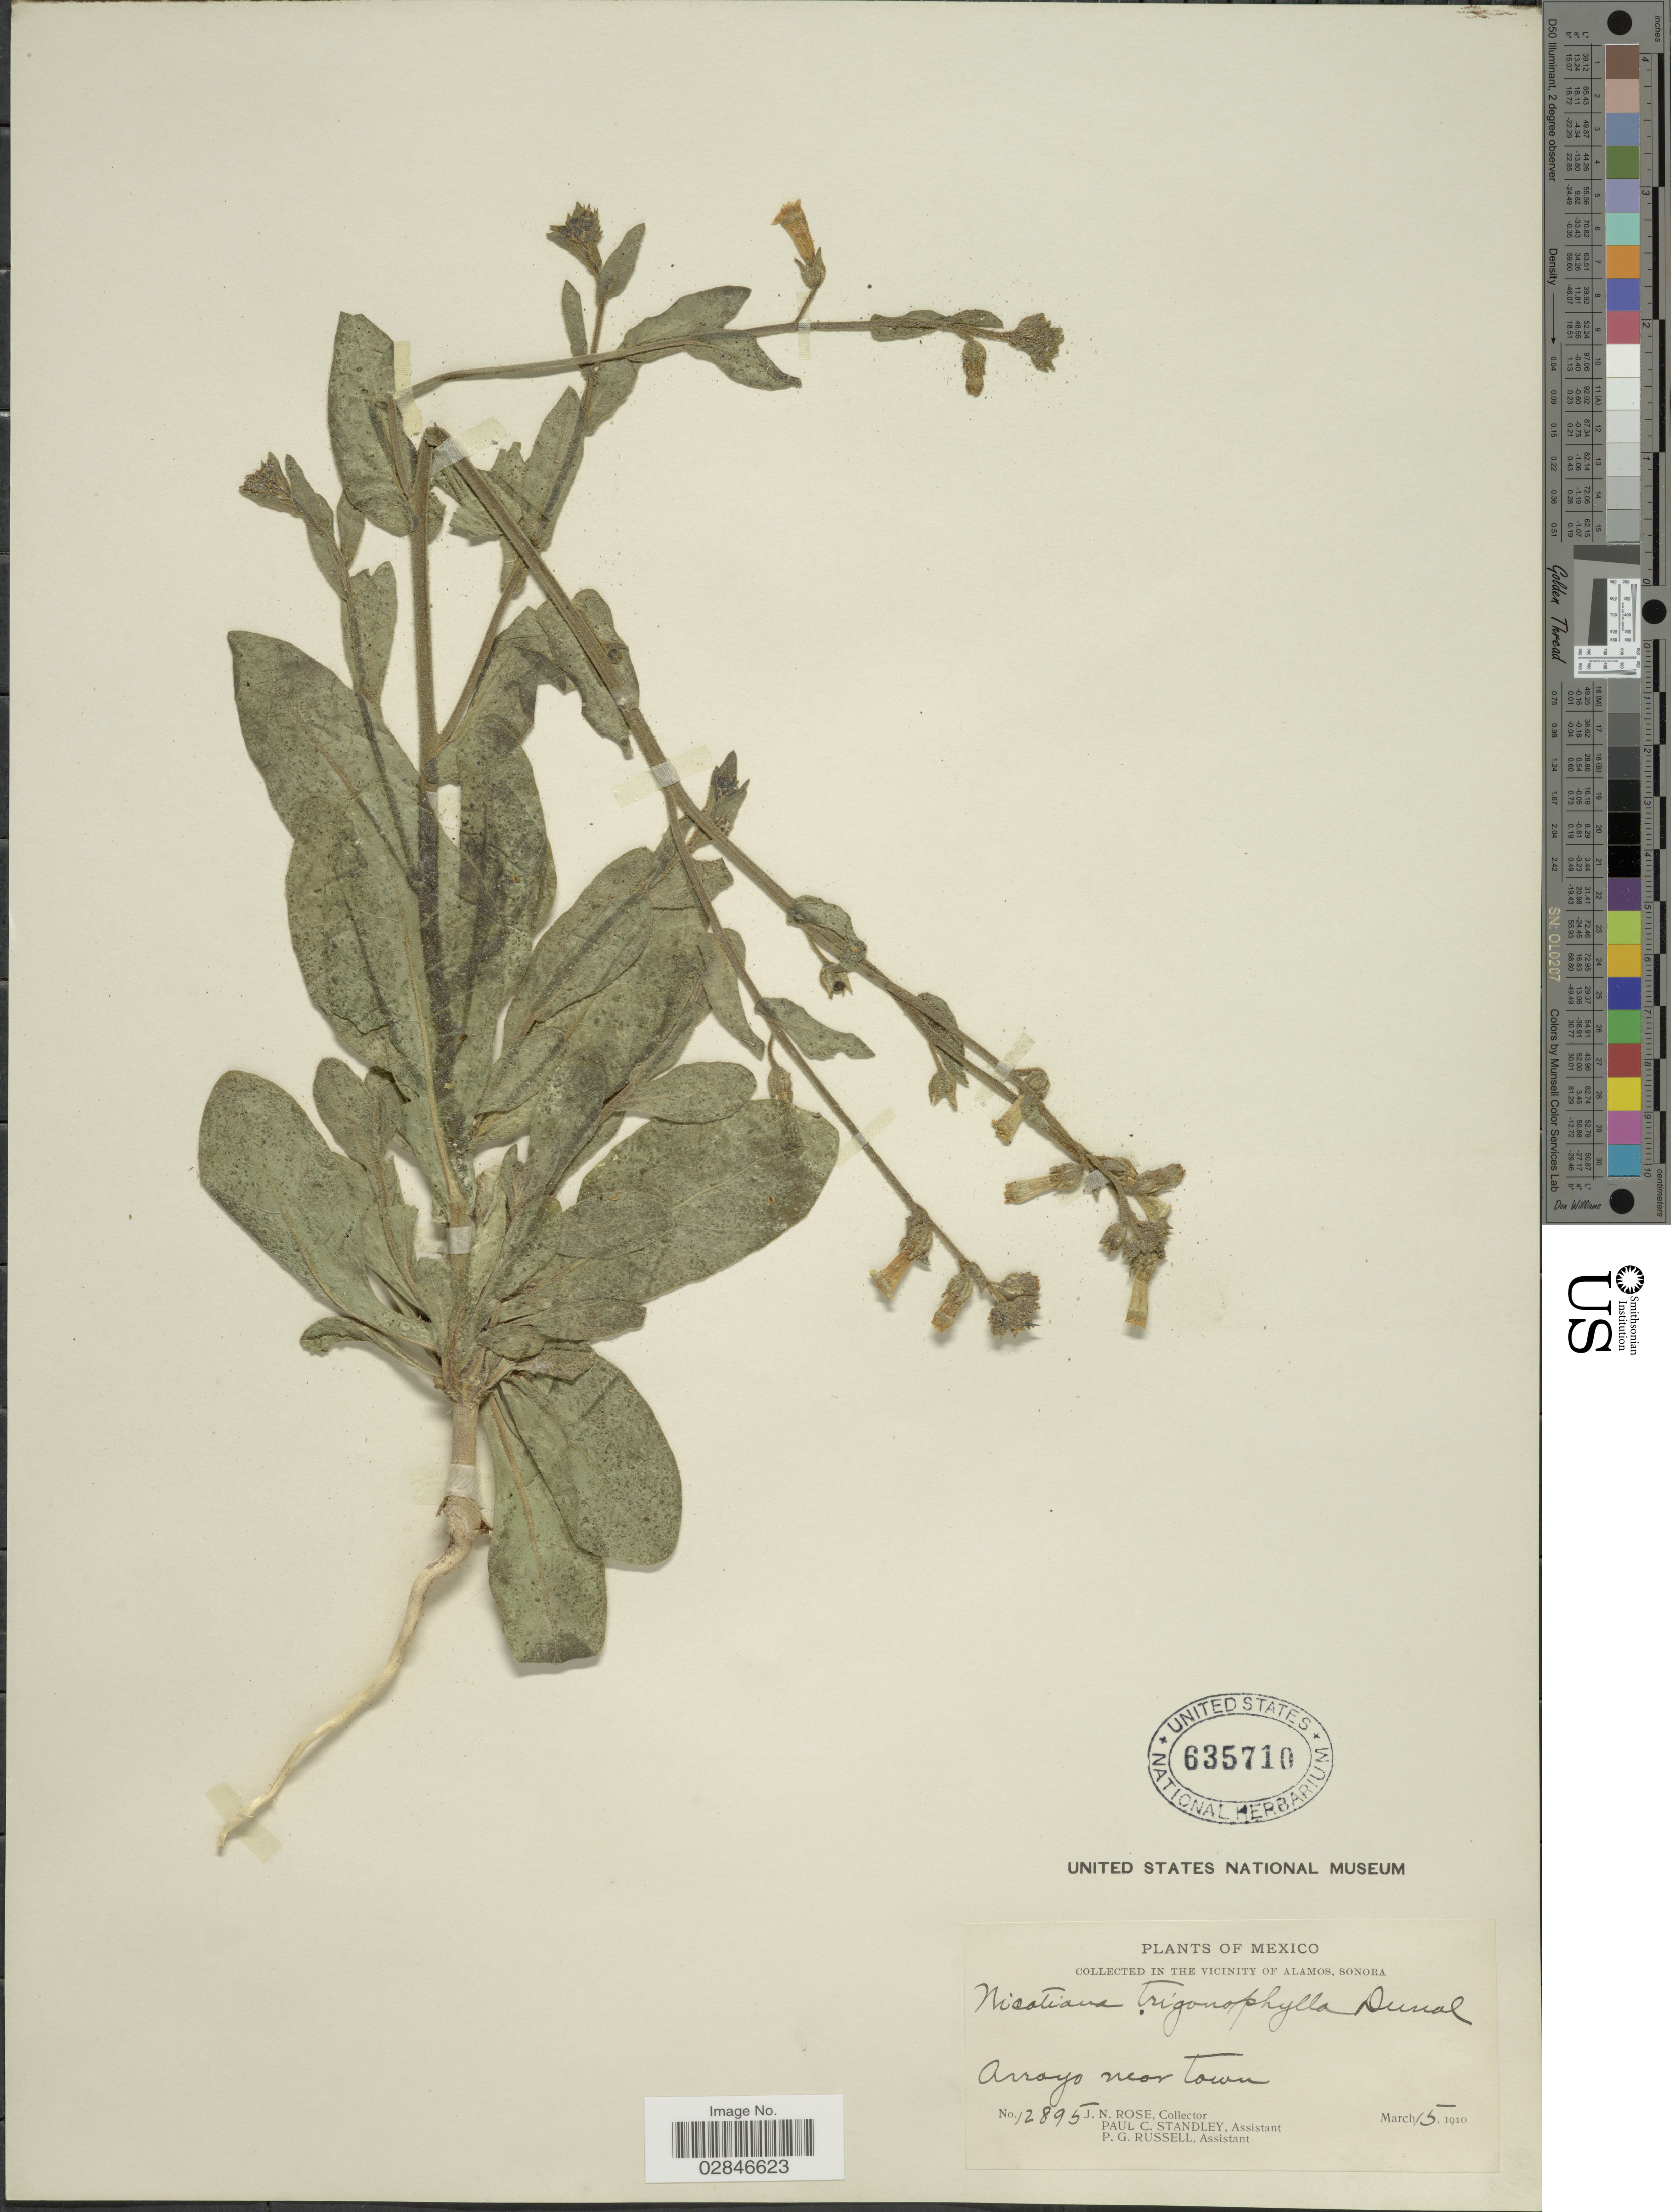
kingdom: Plantae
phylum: Tracheophyta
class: Magnoliopsida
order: Solanales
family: Solanaceae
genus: Nicotiana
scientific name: Nicotiana trigonophylla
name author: Dunal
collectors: J. N. Rose, P. C. Standley & P. G. Russell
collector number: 12895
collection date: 1910-03-15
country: Mexico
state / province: Sonora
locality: In the vicinity of Alamos.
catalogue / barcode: US 635710